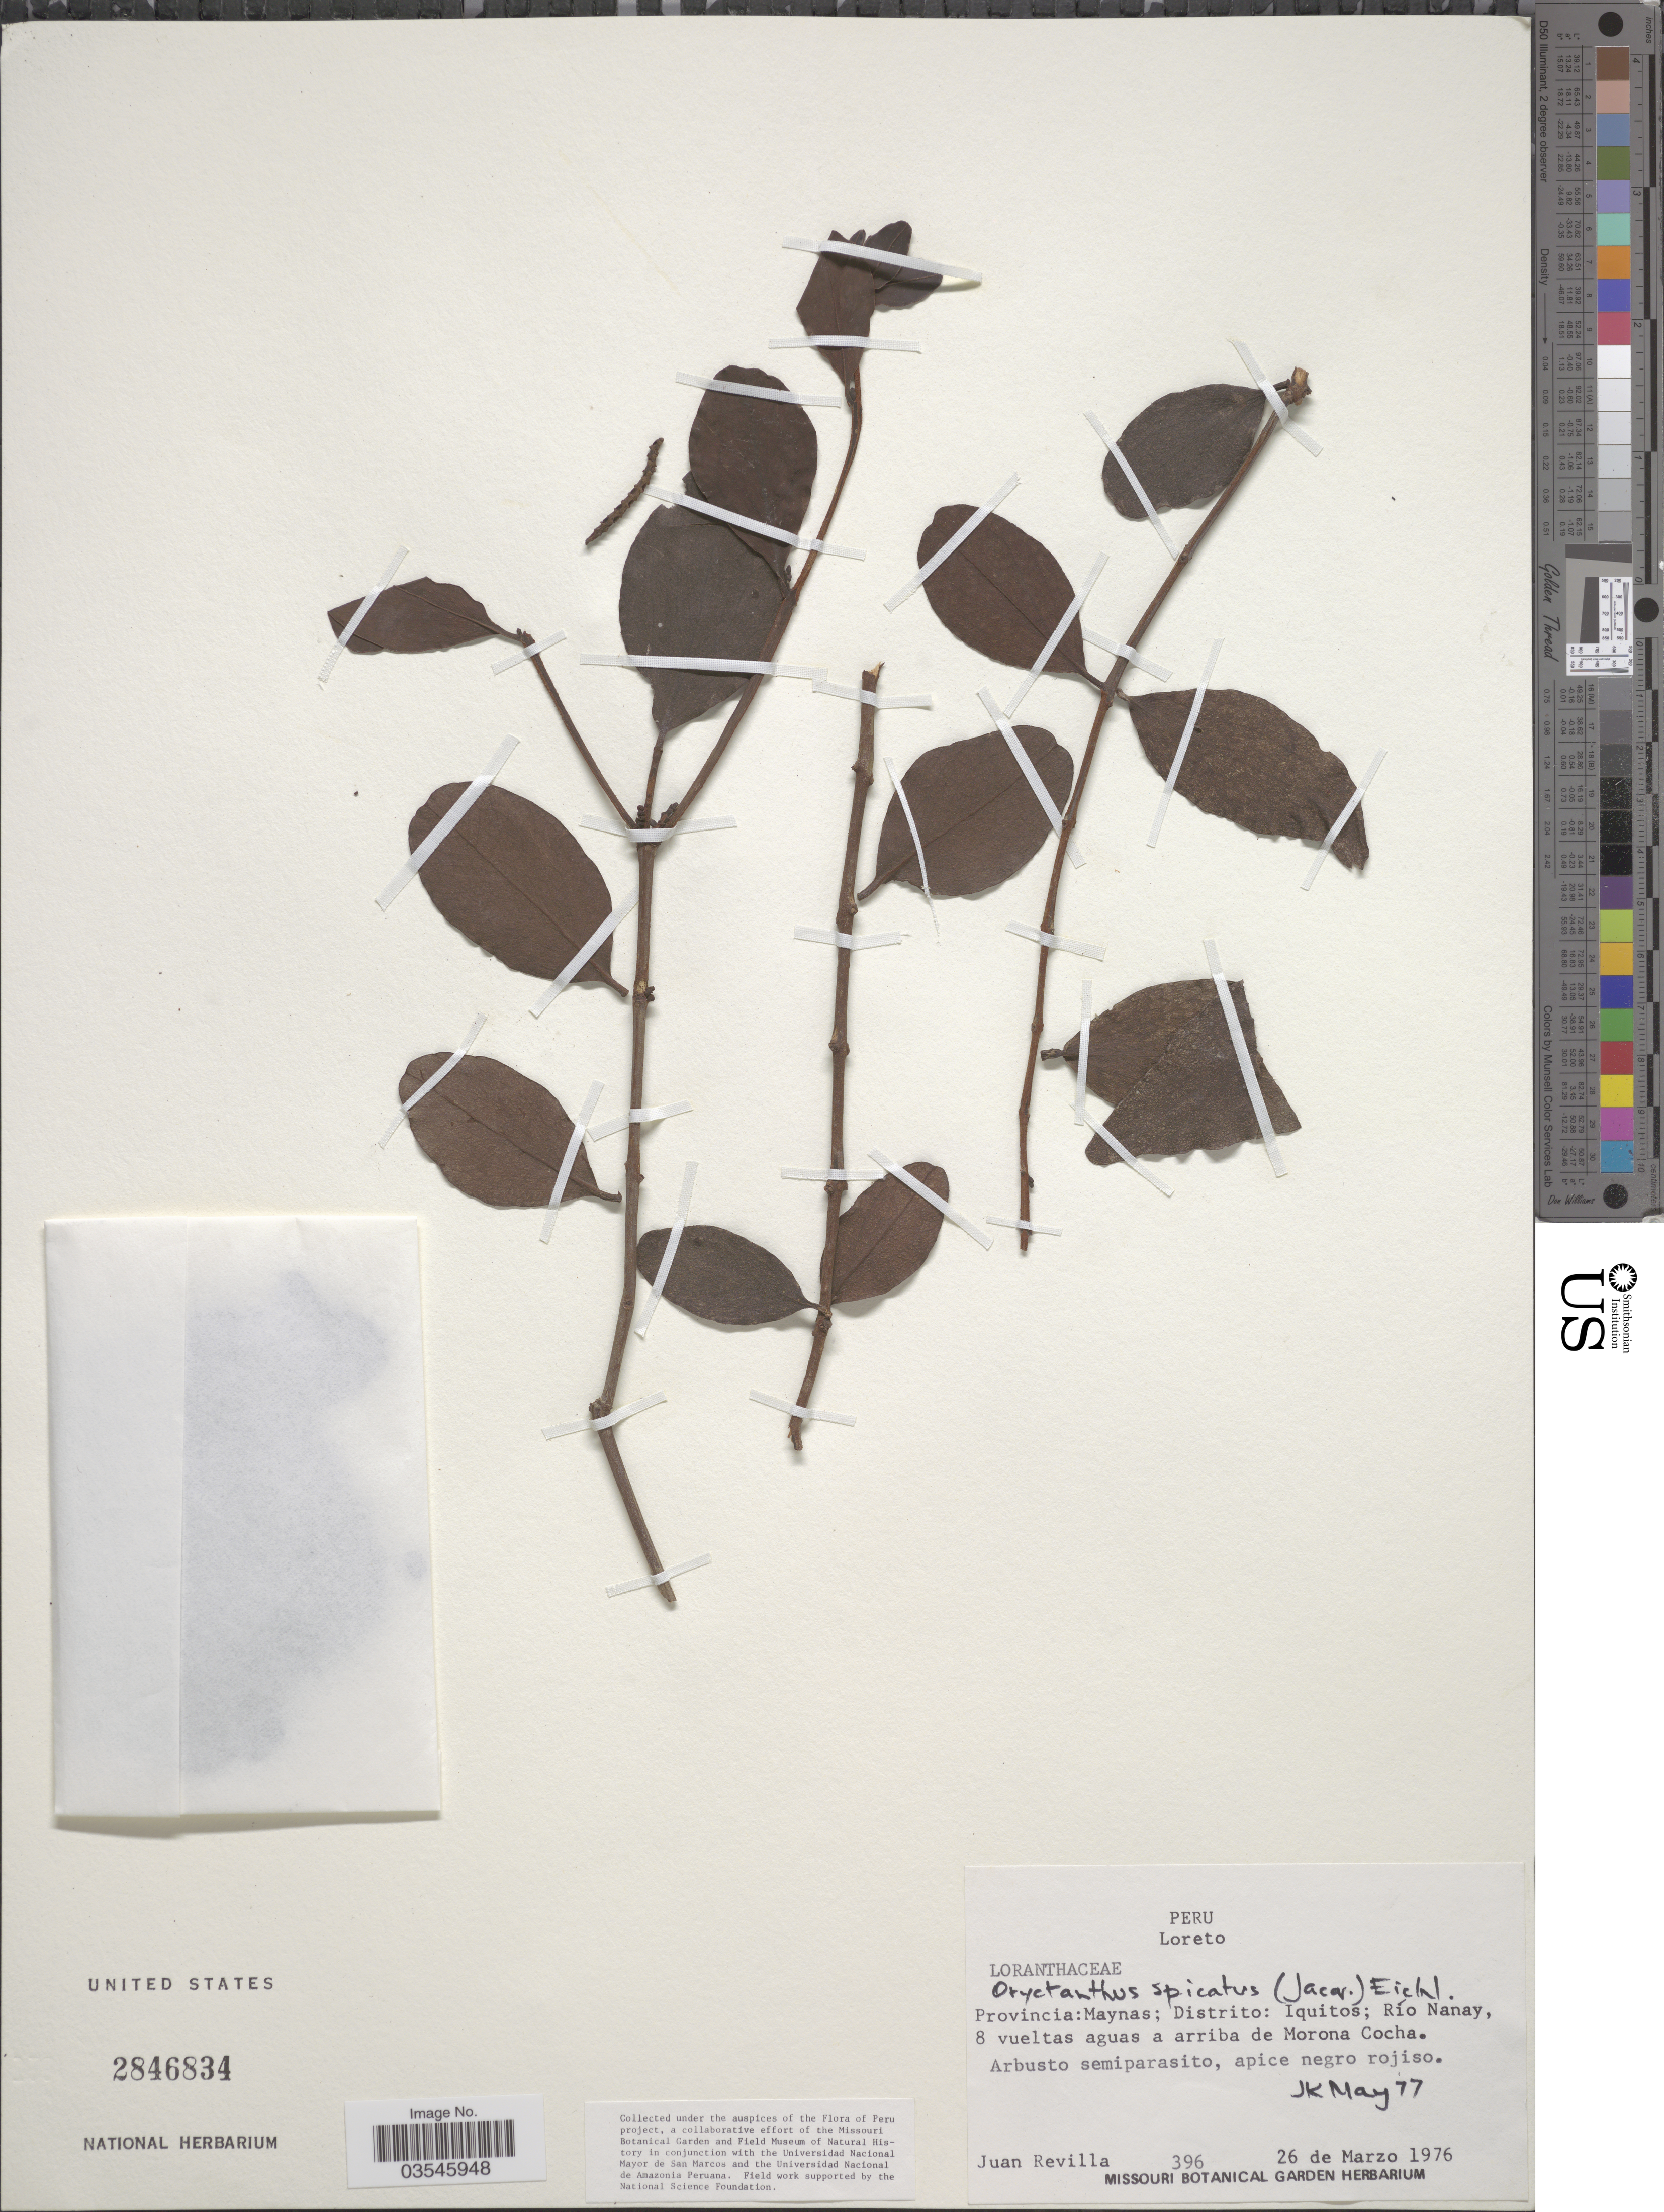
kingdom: Plantae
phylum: Tracheophyta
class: Magnoliopsida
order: Santalales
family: Loranthaceae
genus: Oryctanthus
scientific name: Oryctanthus spicatus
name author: (Jacq.) Eichler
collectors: J. Revilla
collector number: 396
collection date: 1976-03-26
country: Peru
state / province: Loreto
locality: Provincia: Maynas; Distrito: Iquitos; Río Nanay, 8 vueltas aguas a arriba de Morona Cocha.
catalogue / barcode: US 2846834